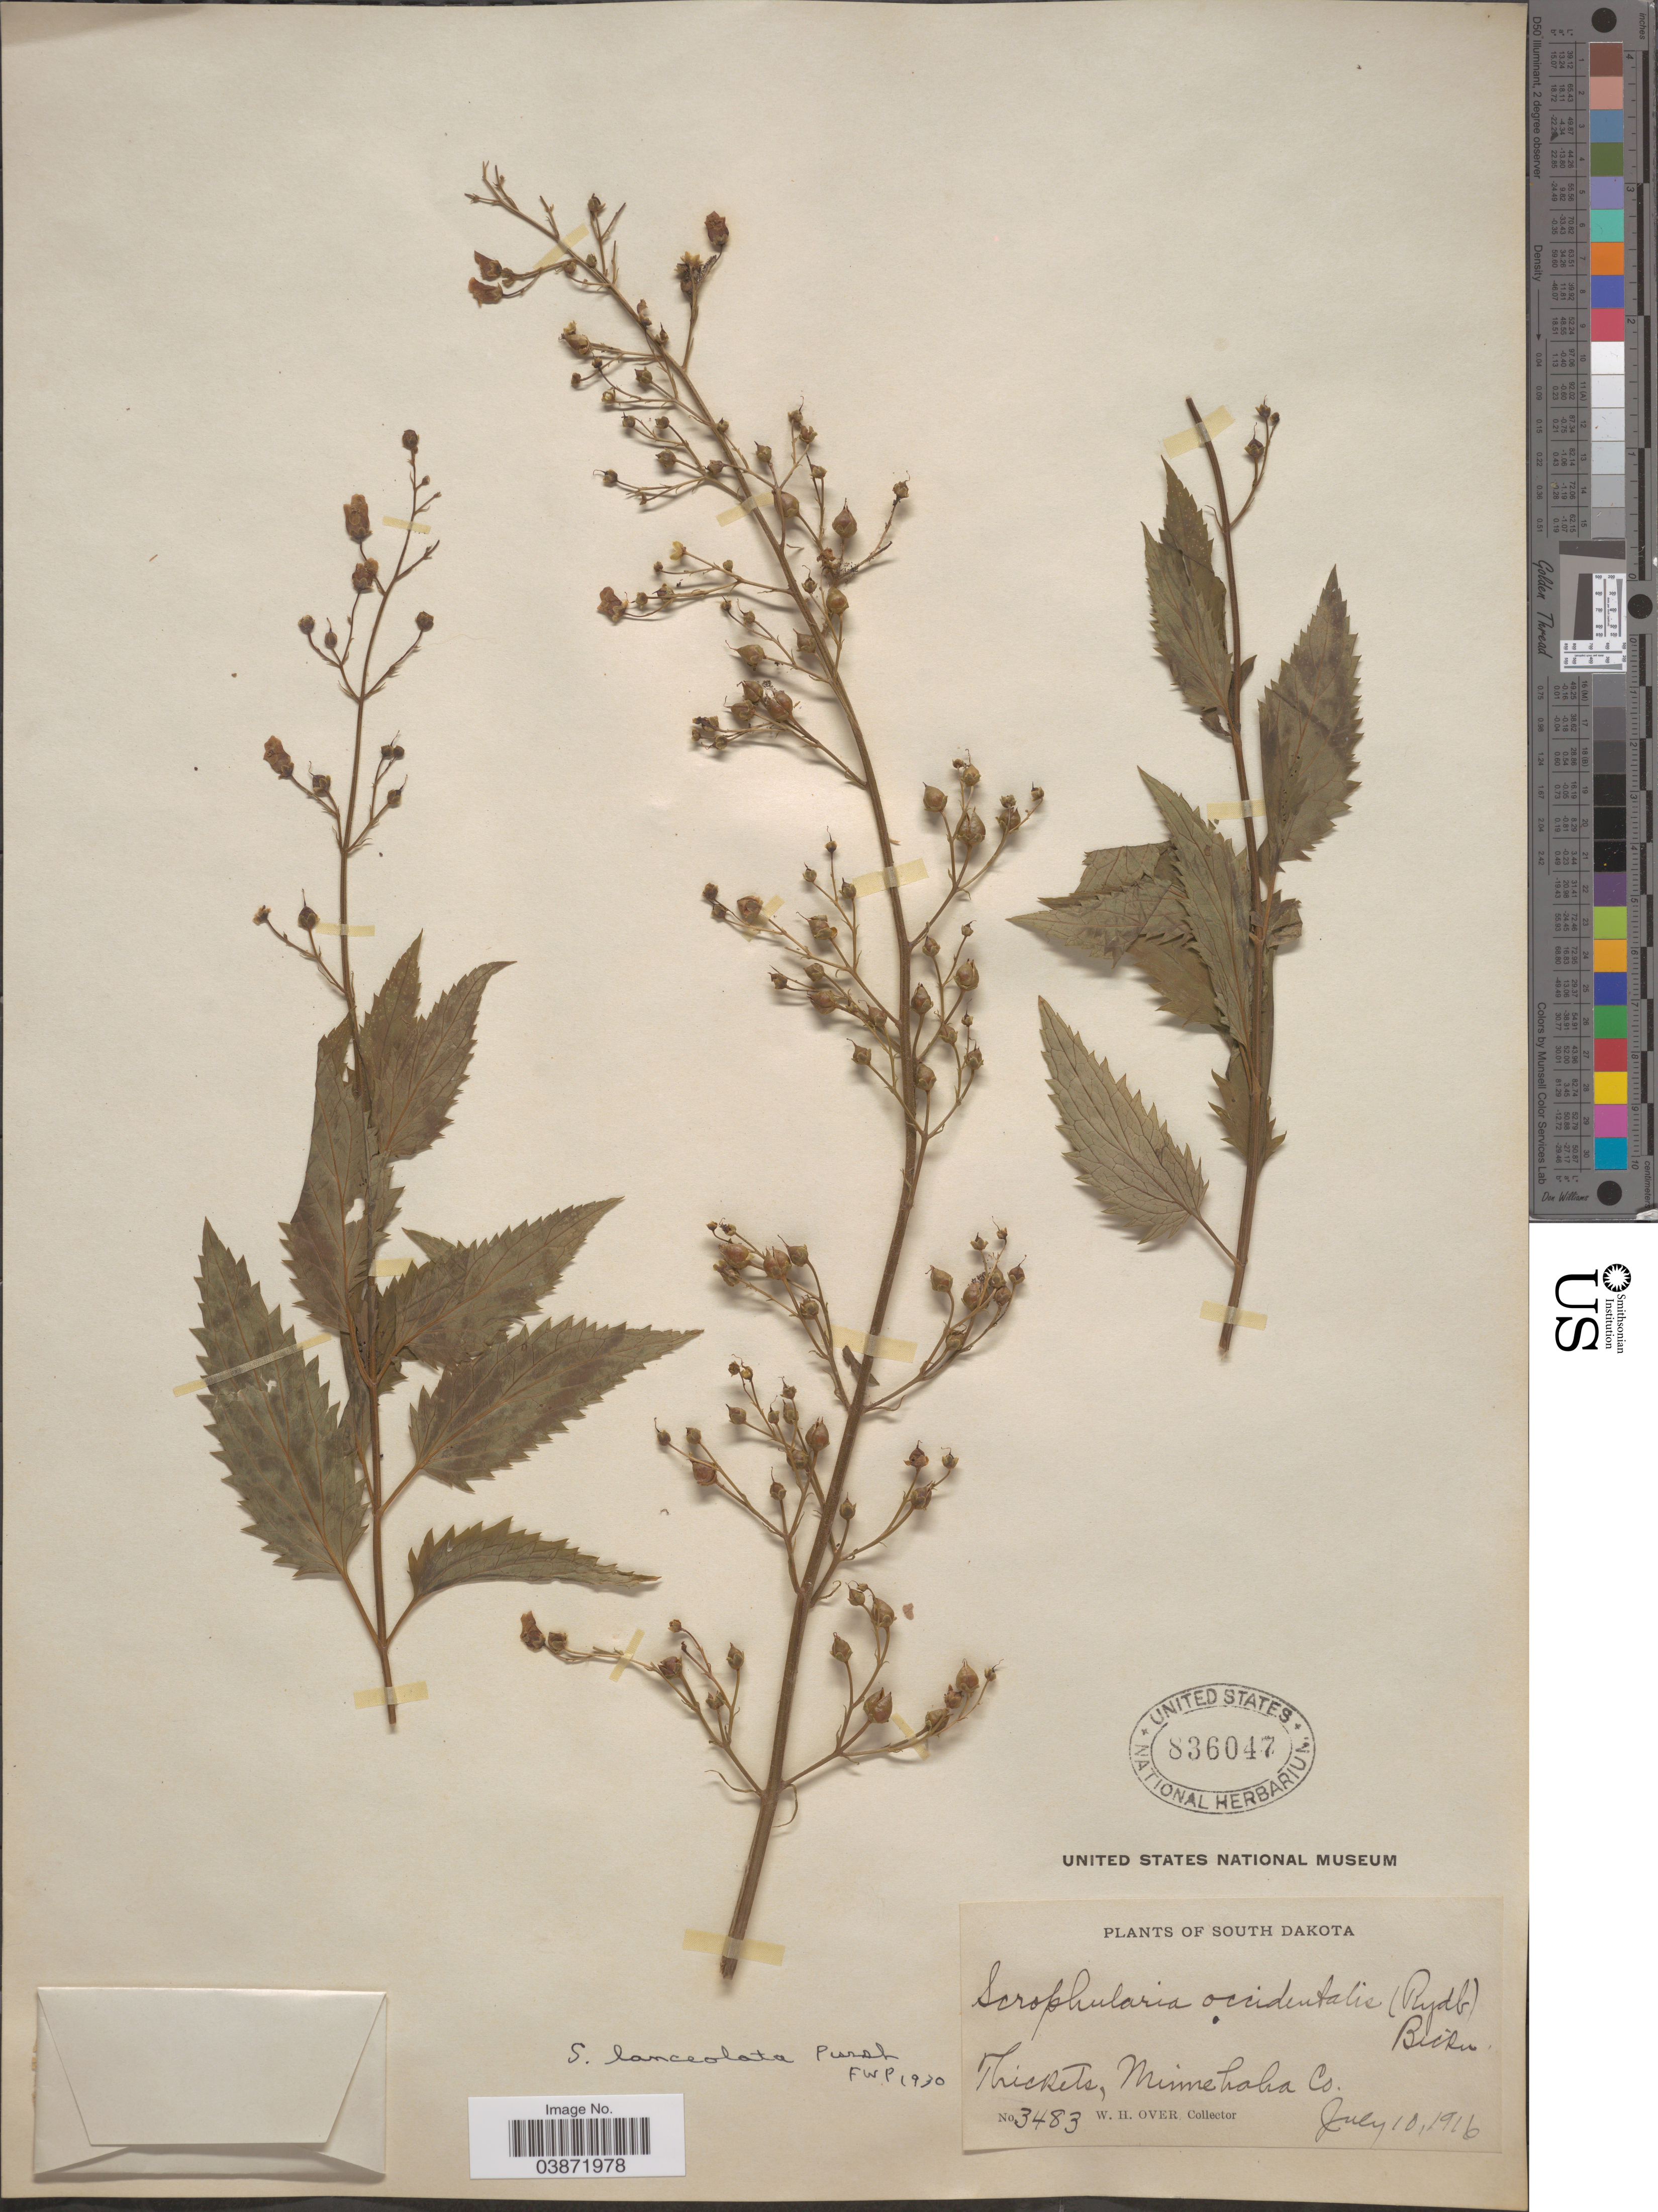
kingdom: Plantae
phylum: Tracheophyta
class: Magnoliopsida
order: Lamiales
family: Scrophulariaceae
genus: Scrophularia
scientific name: Scrophularia lanceolata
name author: Pursh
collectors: W. Over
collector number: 3483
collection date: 1916-07-10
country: United States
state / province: South Dakota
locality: Minnehaha Co.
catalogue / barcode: US 836047